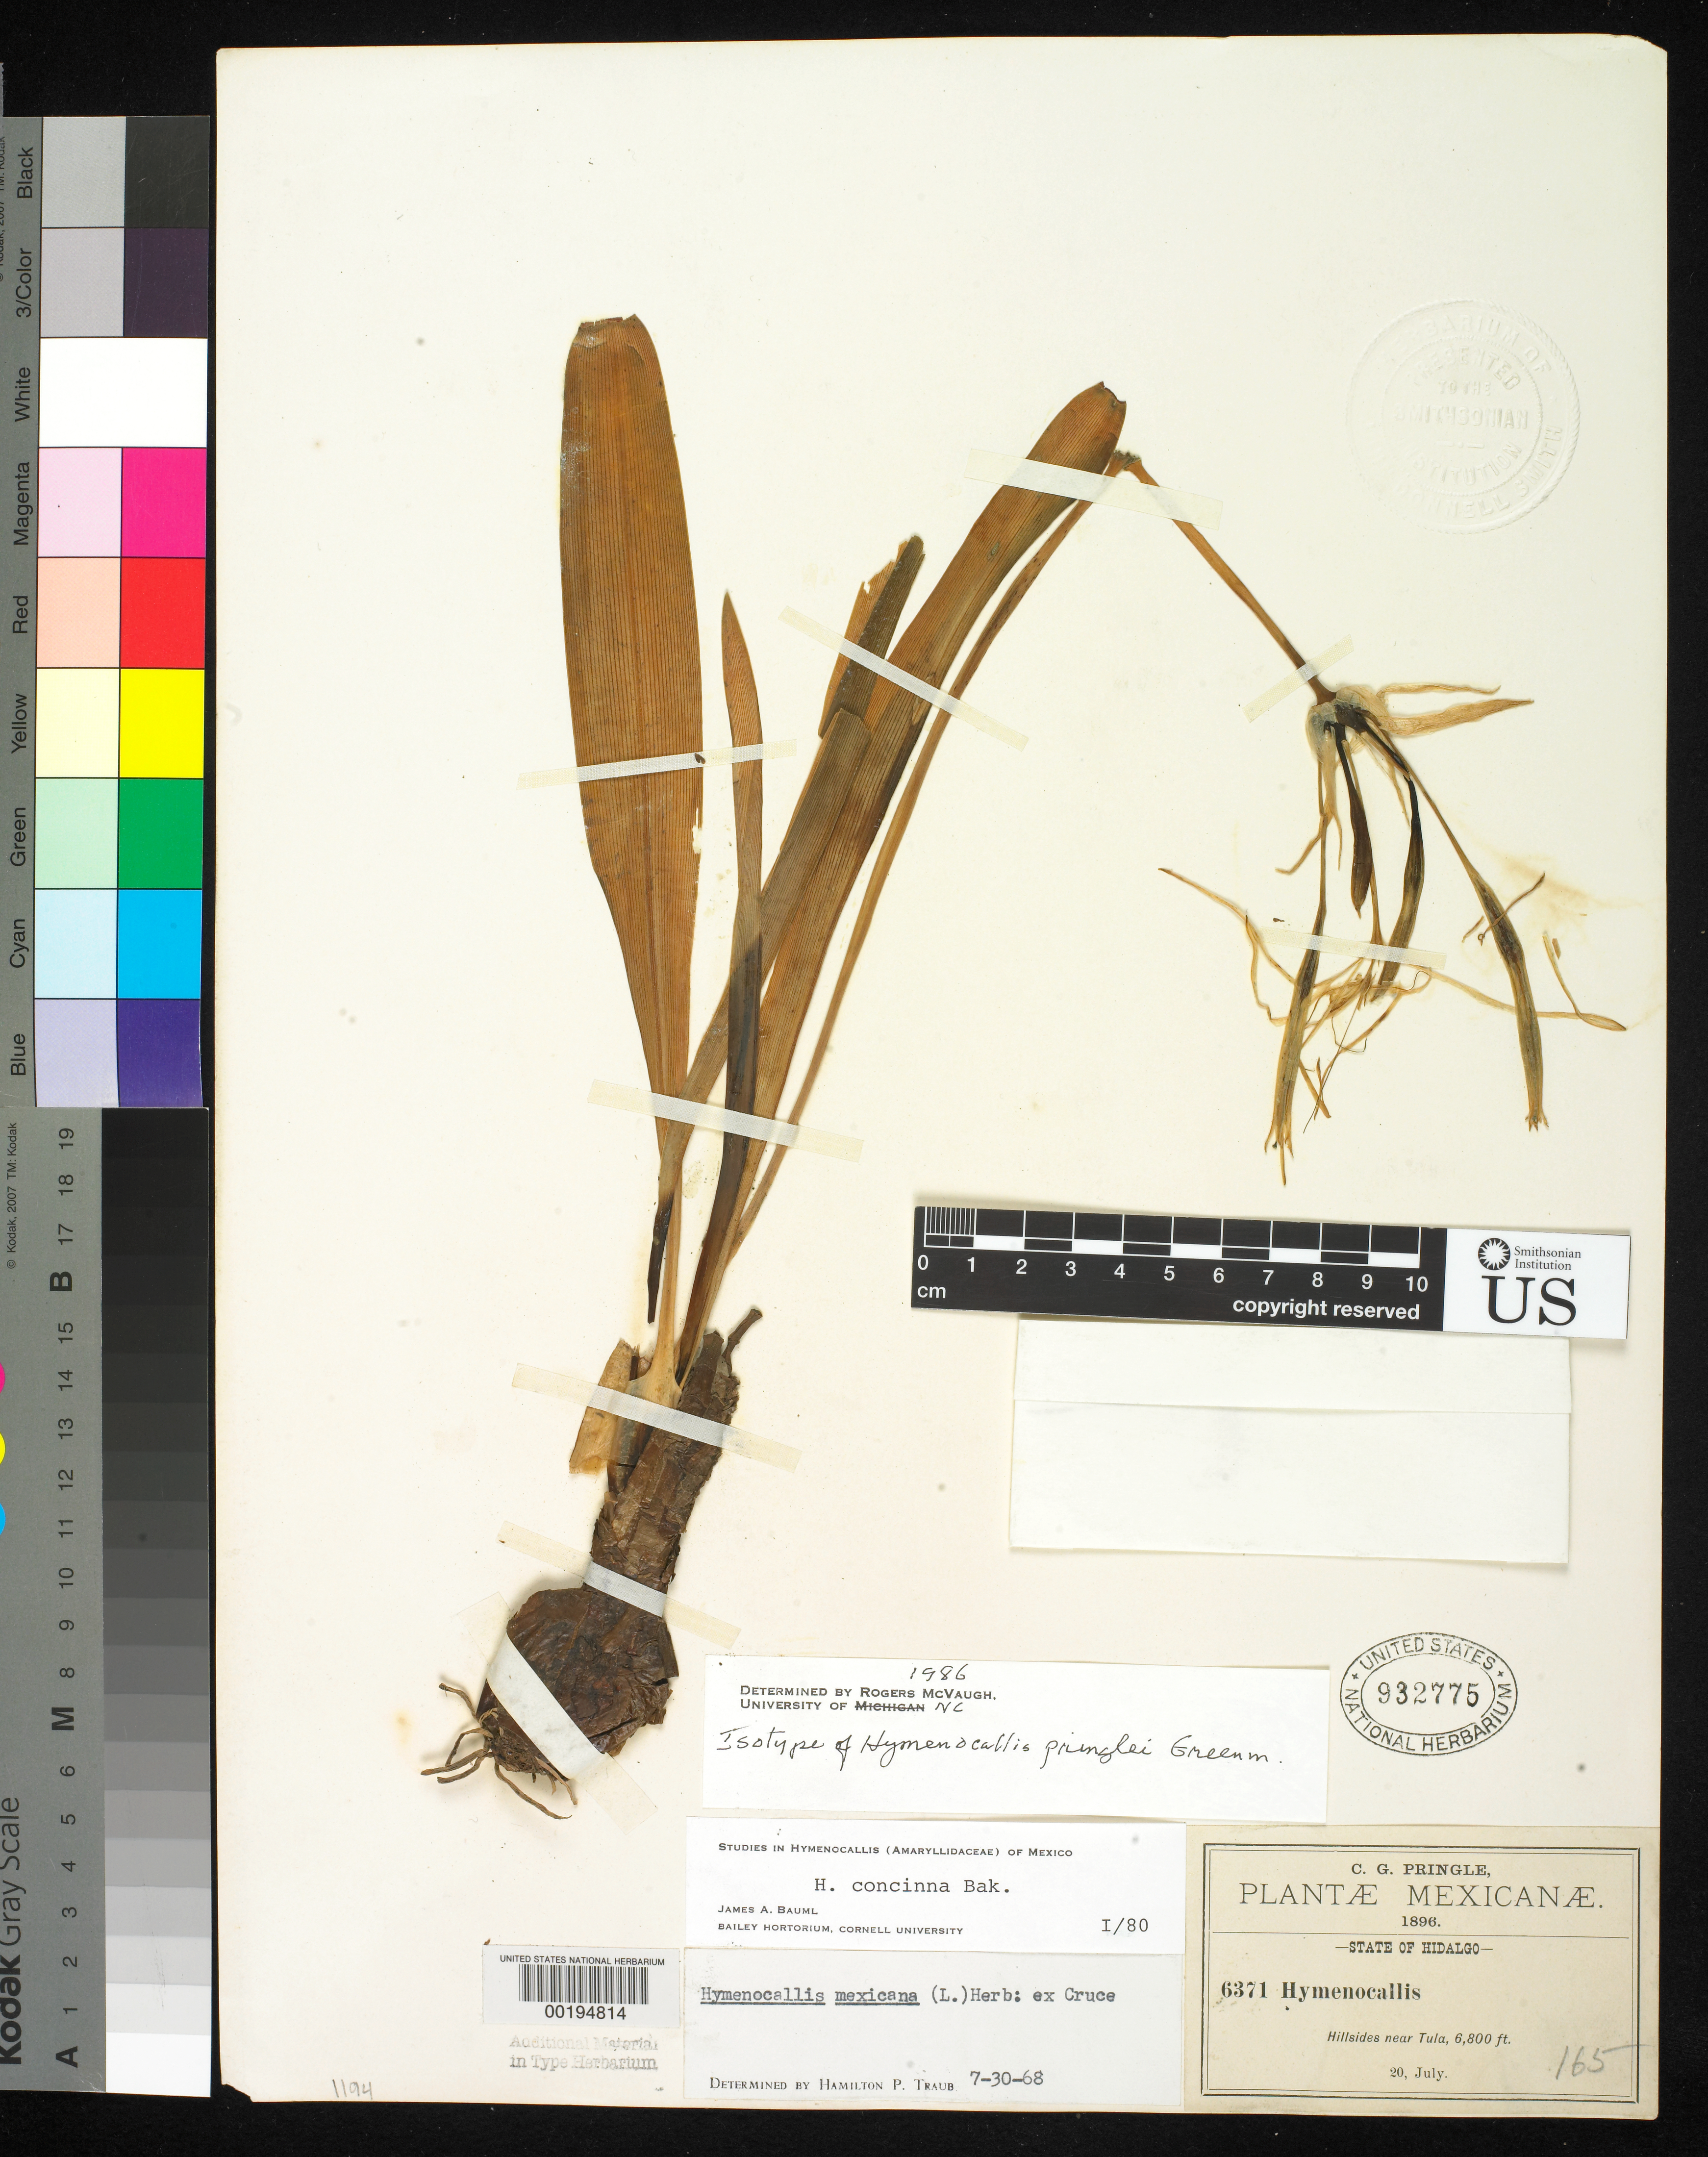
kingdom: Plantae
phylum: Tracheophyta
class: Liliopsida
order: Asparagales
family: Amaryllidaceae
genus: Hymenocallis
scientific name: Hymenocallis pringlei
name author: Greenm.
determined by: McVaugh, R.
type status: Isotype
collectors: C. G. Pringle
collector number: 6371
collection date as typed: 20 Jul 1896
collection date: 1896-07-20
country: Mexico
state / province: Hidalgo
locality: Hillsides near Tula.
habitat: Hillsides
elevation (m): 2073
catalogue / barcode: US 932775